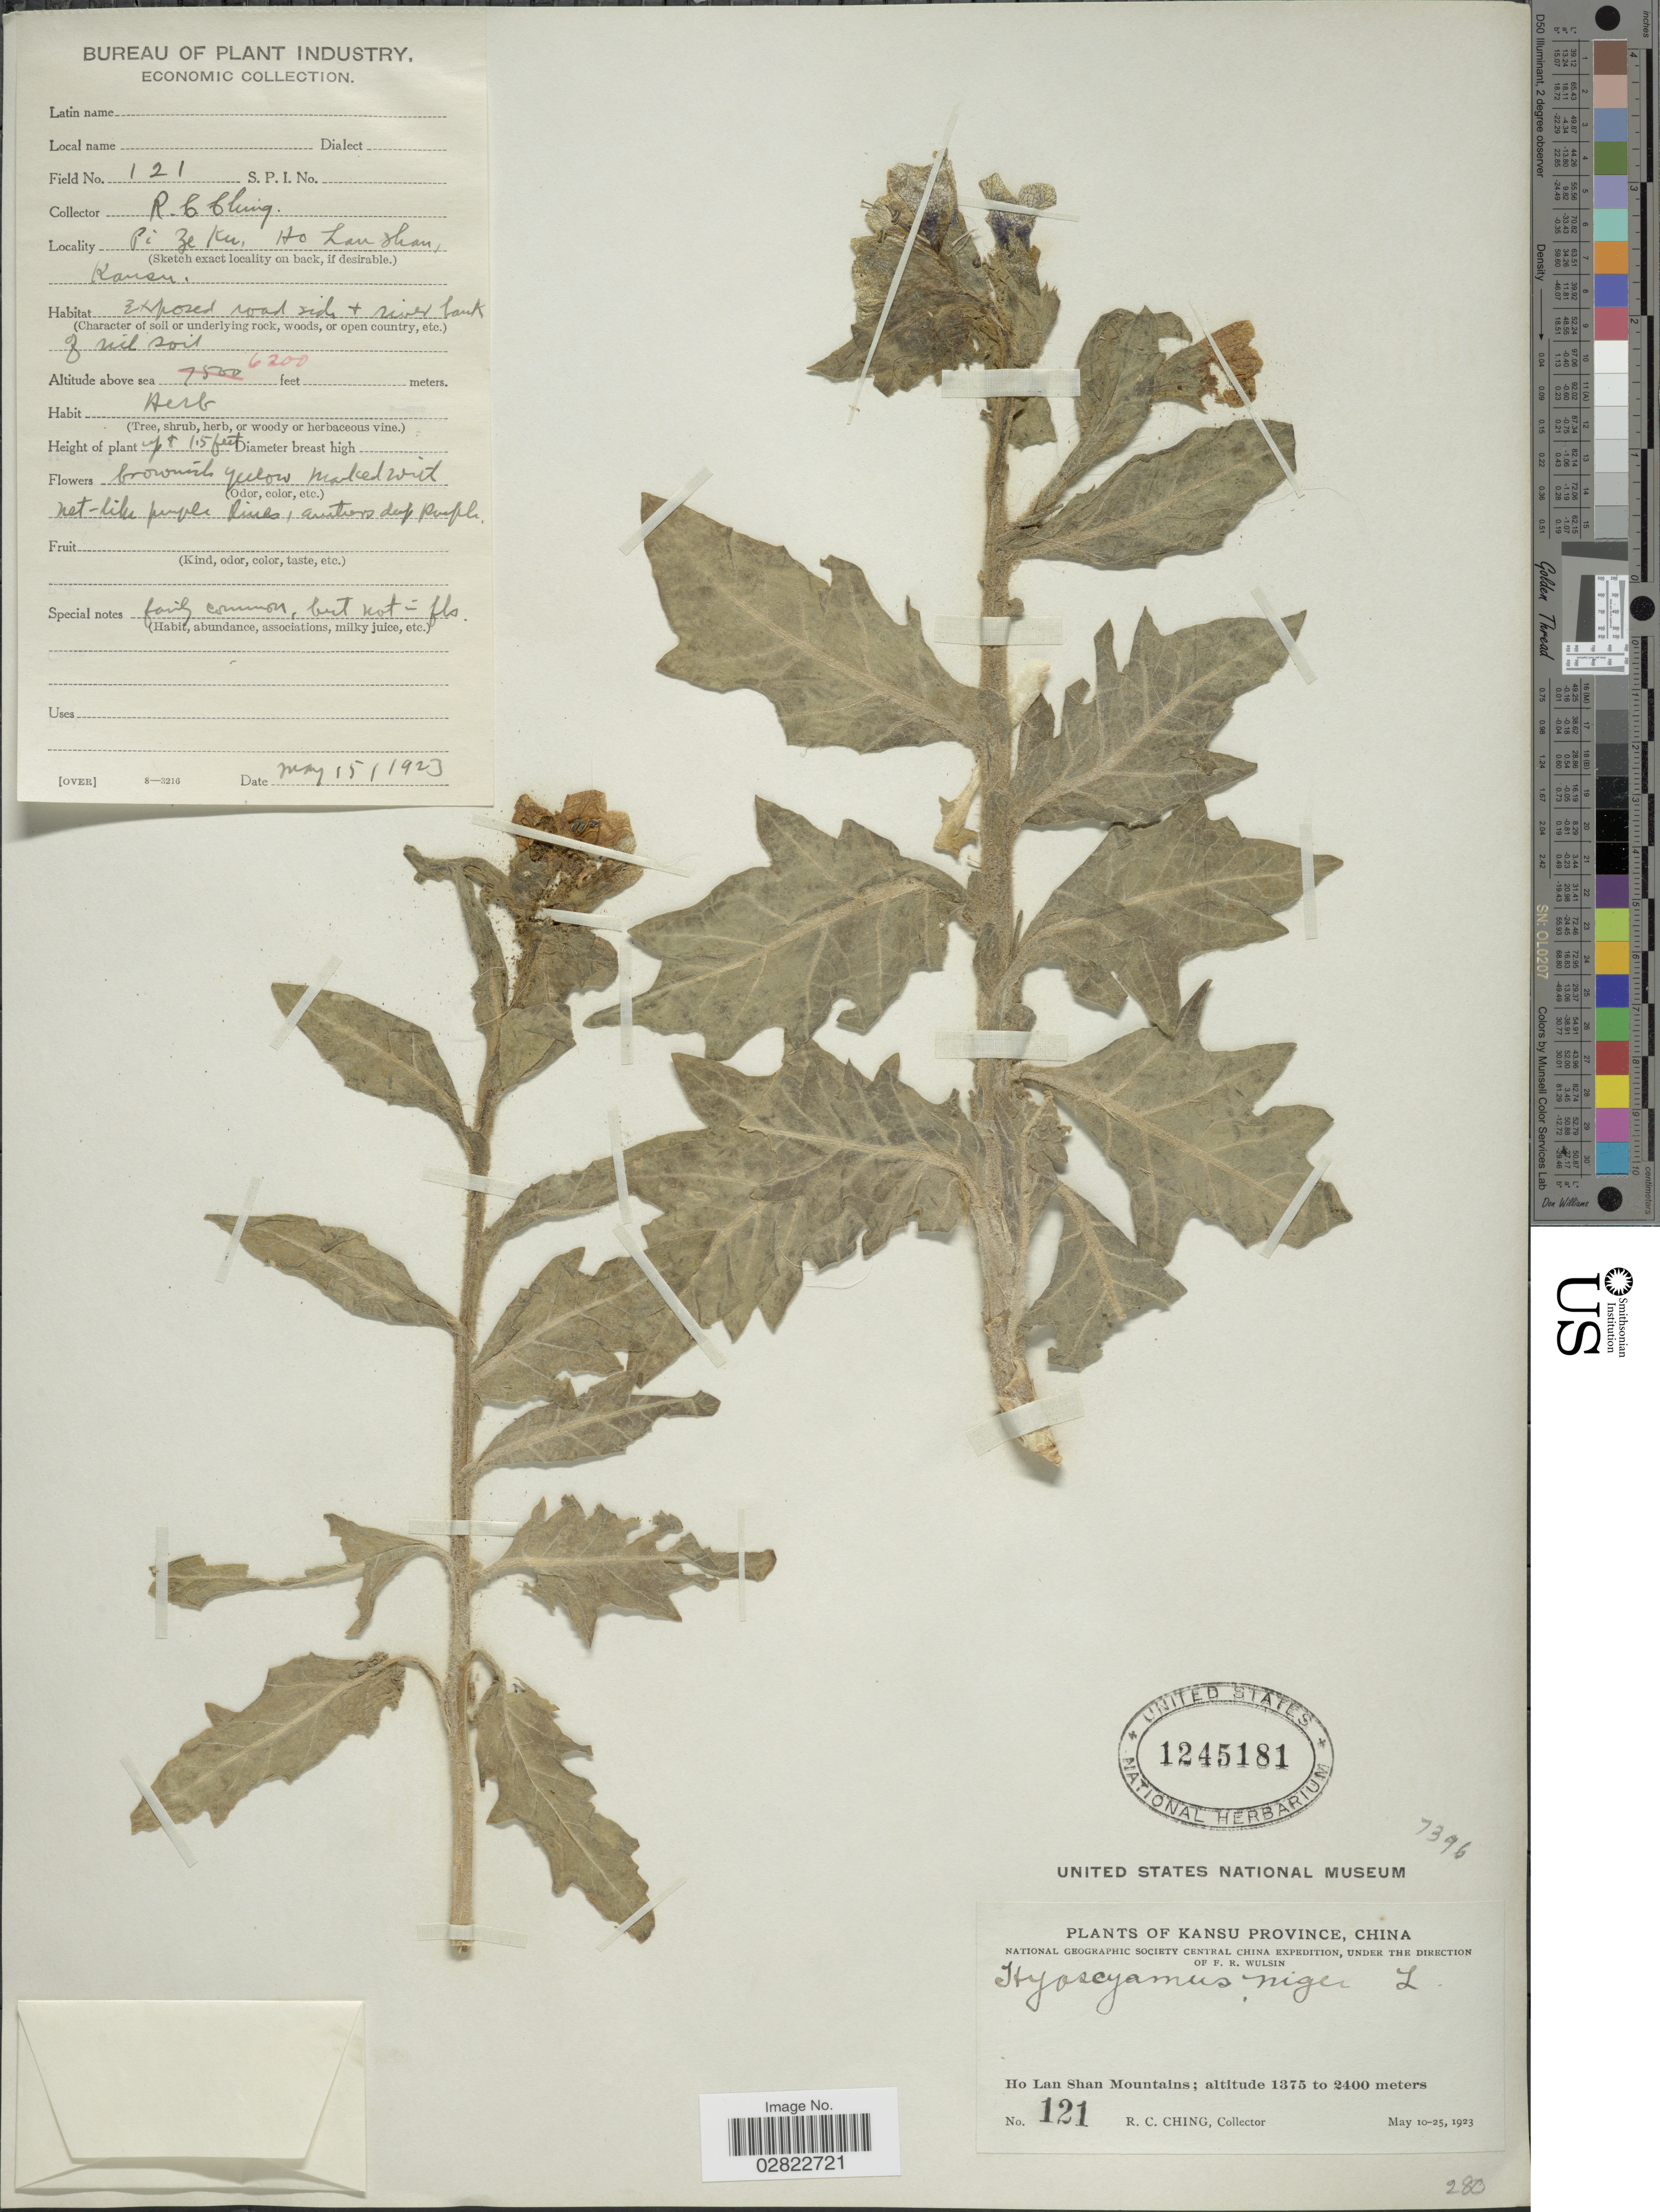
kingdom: Plantae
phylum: Tracheophyta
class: Magnoliopsida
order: Solanales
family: Solanaceae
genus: Hyoscyamus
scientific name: Hyoscyamus niger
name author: L.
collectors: R. C. Ching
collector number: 121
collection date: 1923-05-15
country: China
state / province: Gansu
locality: Kansu Province, Pi Ze Ku, Ho Lan Shan Mountains.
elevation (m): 1890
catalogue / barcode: US 1245181